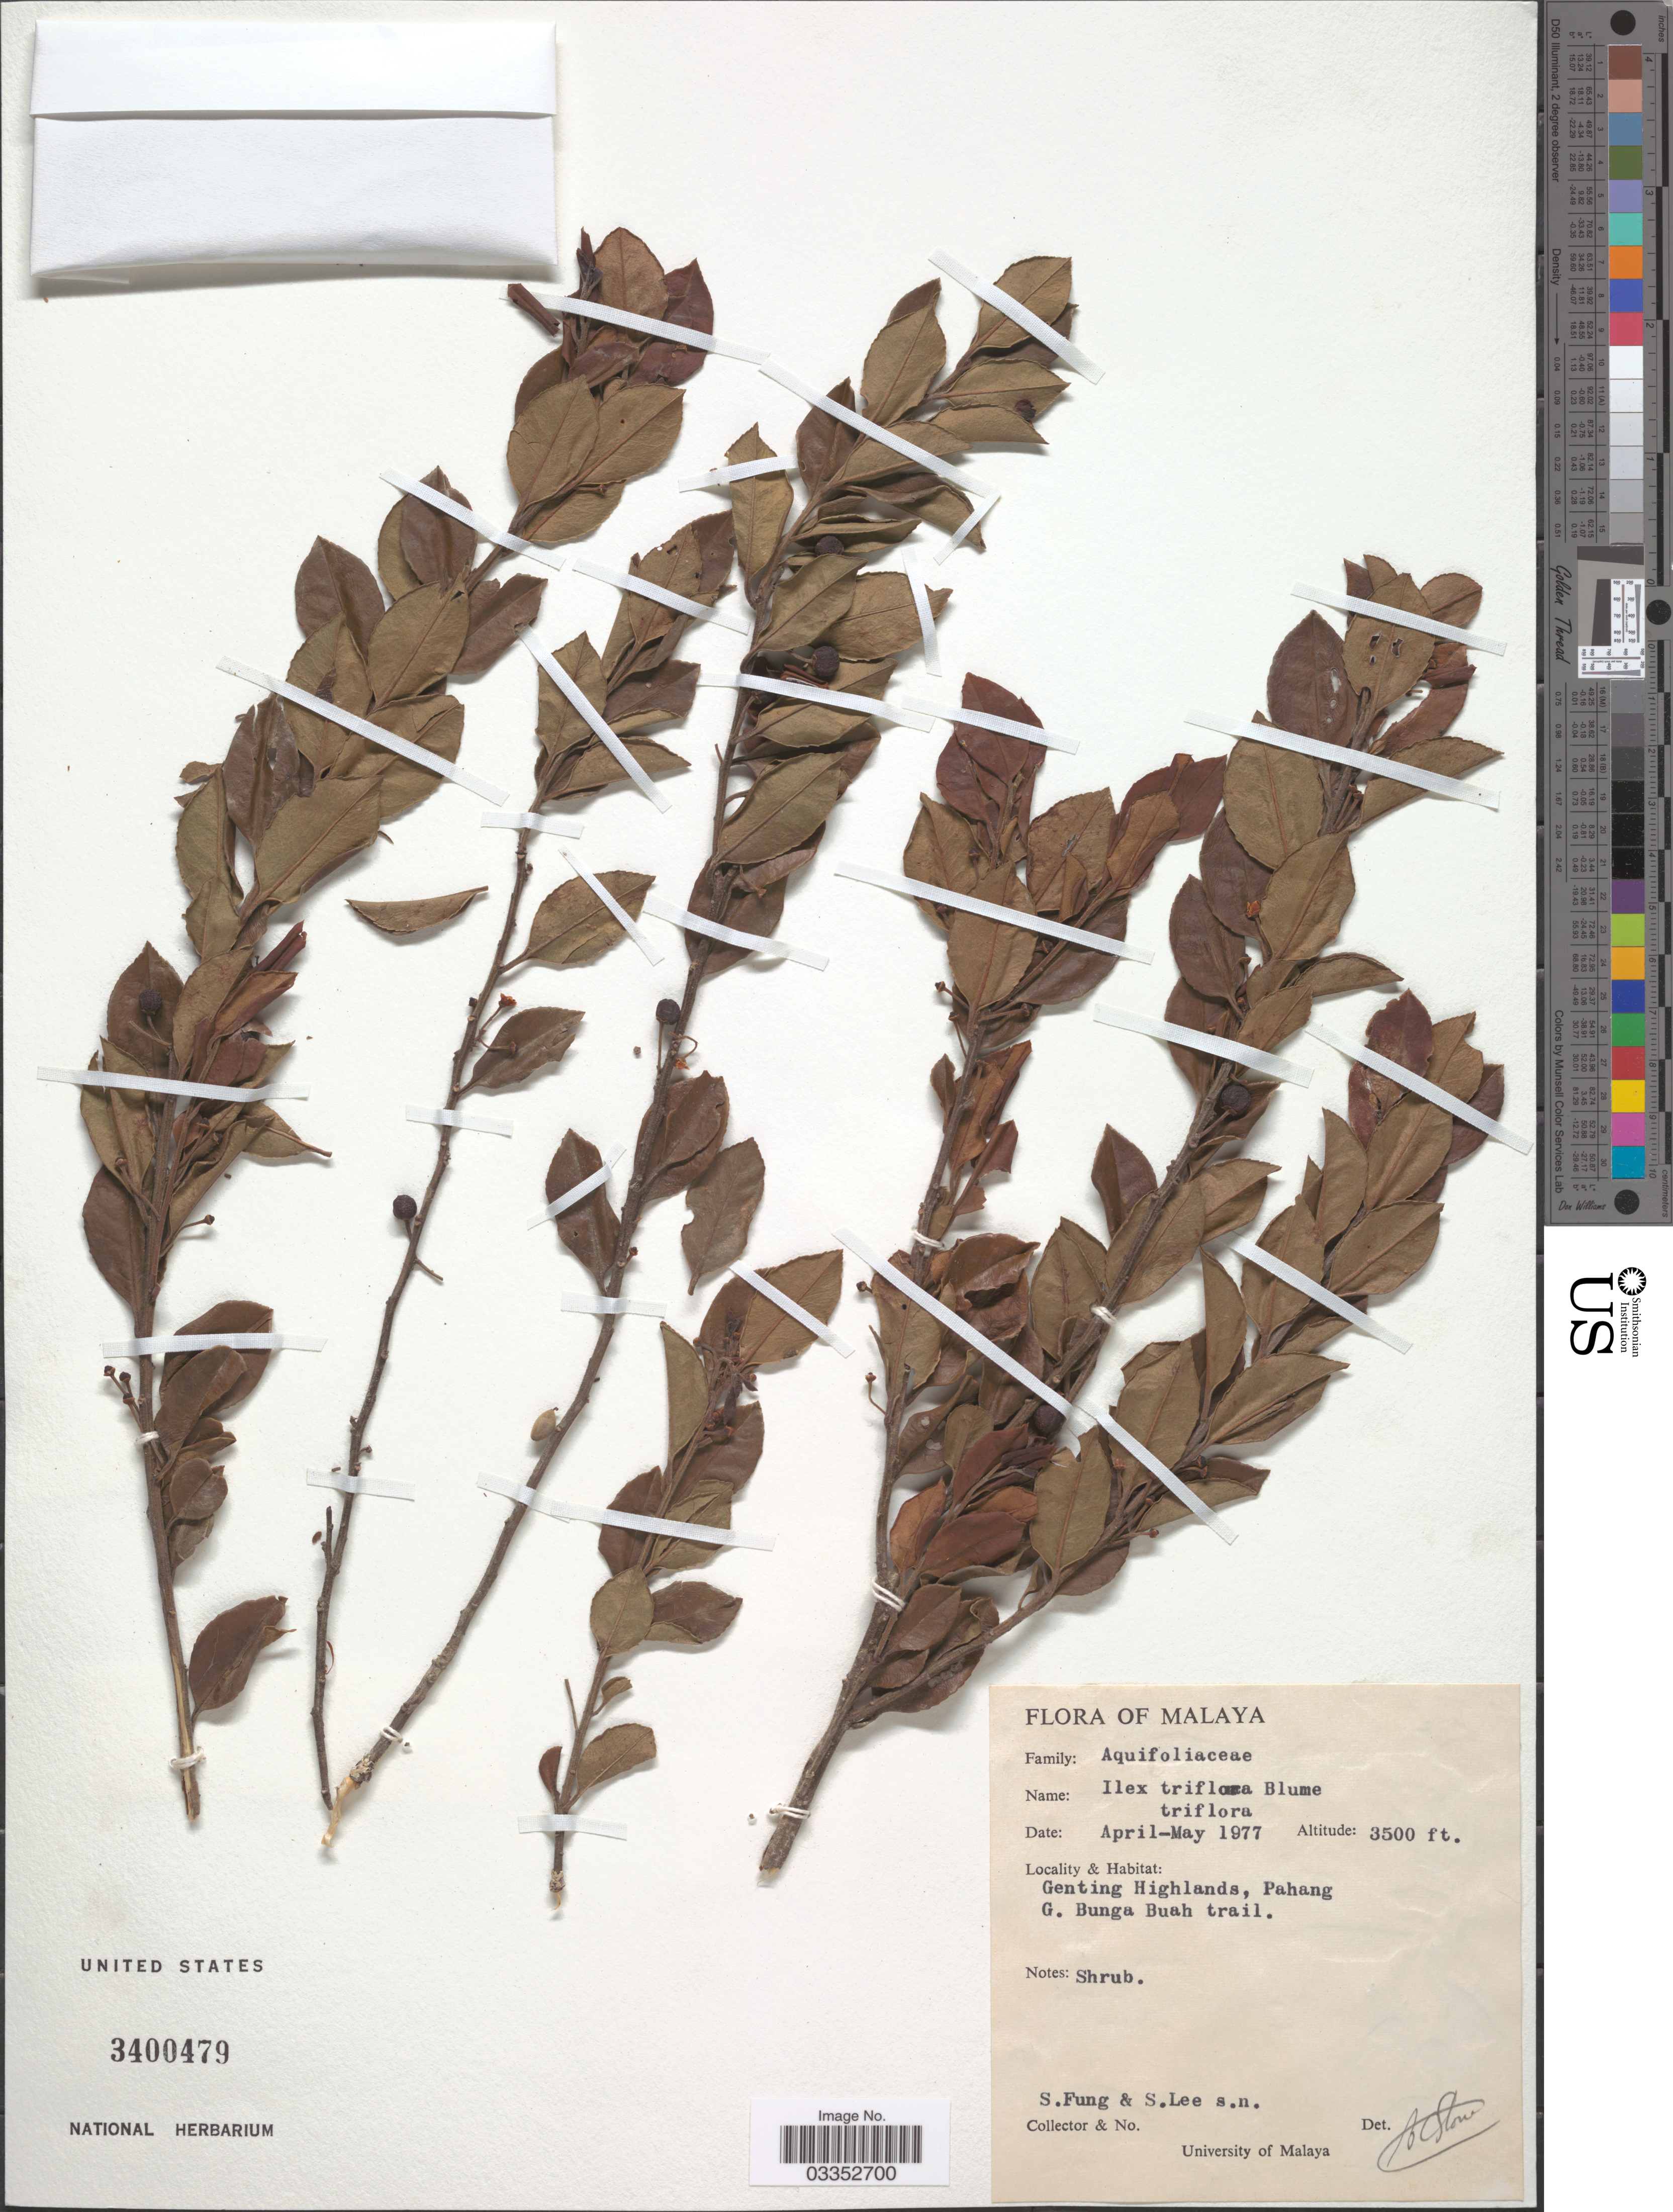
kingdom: Plantae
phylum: Tracheophyta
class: Magnoliopsida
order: Aquifoliales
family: Aquifoliaceae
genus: Ilex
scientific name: Ilex triflora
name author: Blume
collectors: S. Fung & S. Lee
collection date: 1977-04/1977-05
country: Malaysia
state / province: Pahang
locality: Malaya. Genting Highlands, Pahang G. Bunga Buah trail.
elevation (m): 1067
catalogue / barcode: US 3400479